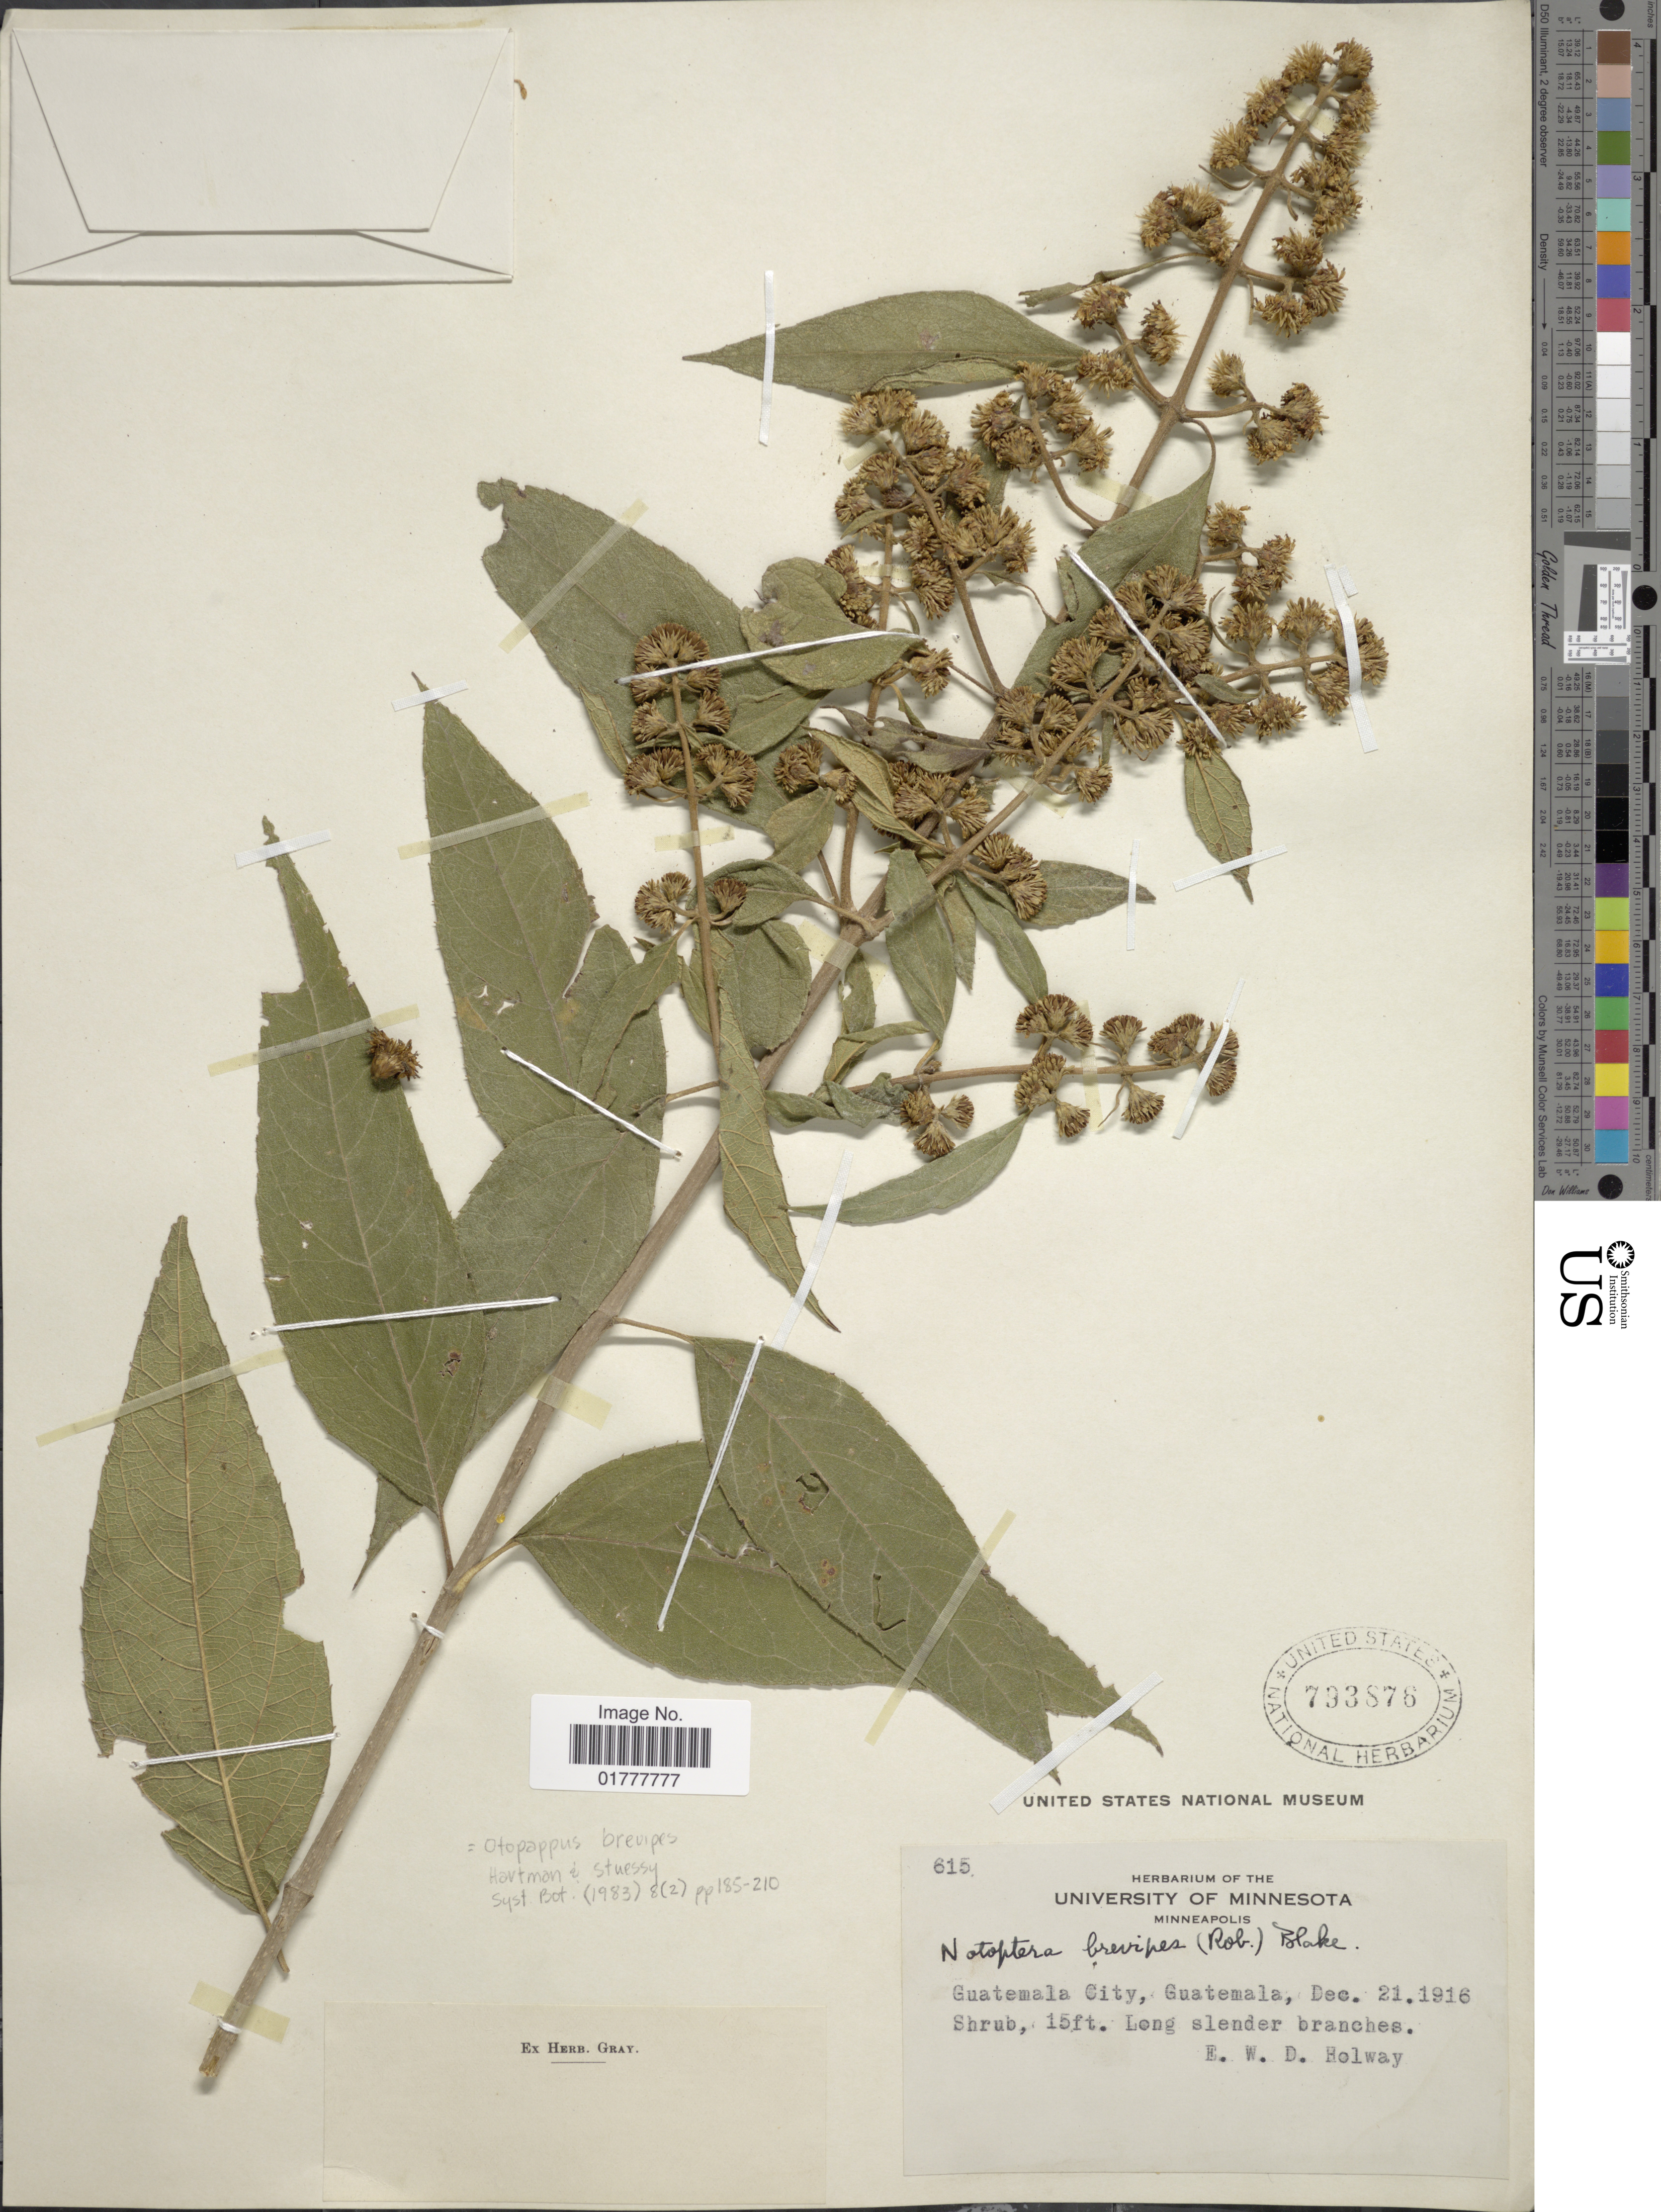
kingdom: Plantae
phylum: Tracheophyta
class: Magnoliopsida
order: Asterales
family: Asteraceae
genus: Otopappus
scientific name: Otopappus brevipes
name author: B.L. Rob.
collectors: E. W. D. Holway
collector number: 615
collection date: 1916-12-21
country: Guatemala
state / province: Guatemala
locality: Guatemala City, Guatemala.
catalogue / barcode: US 793876